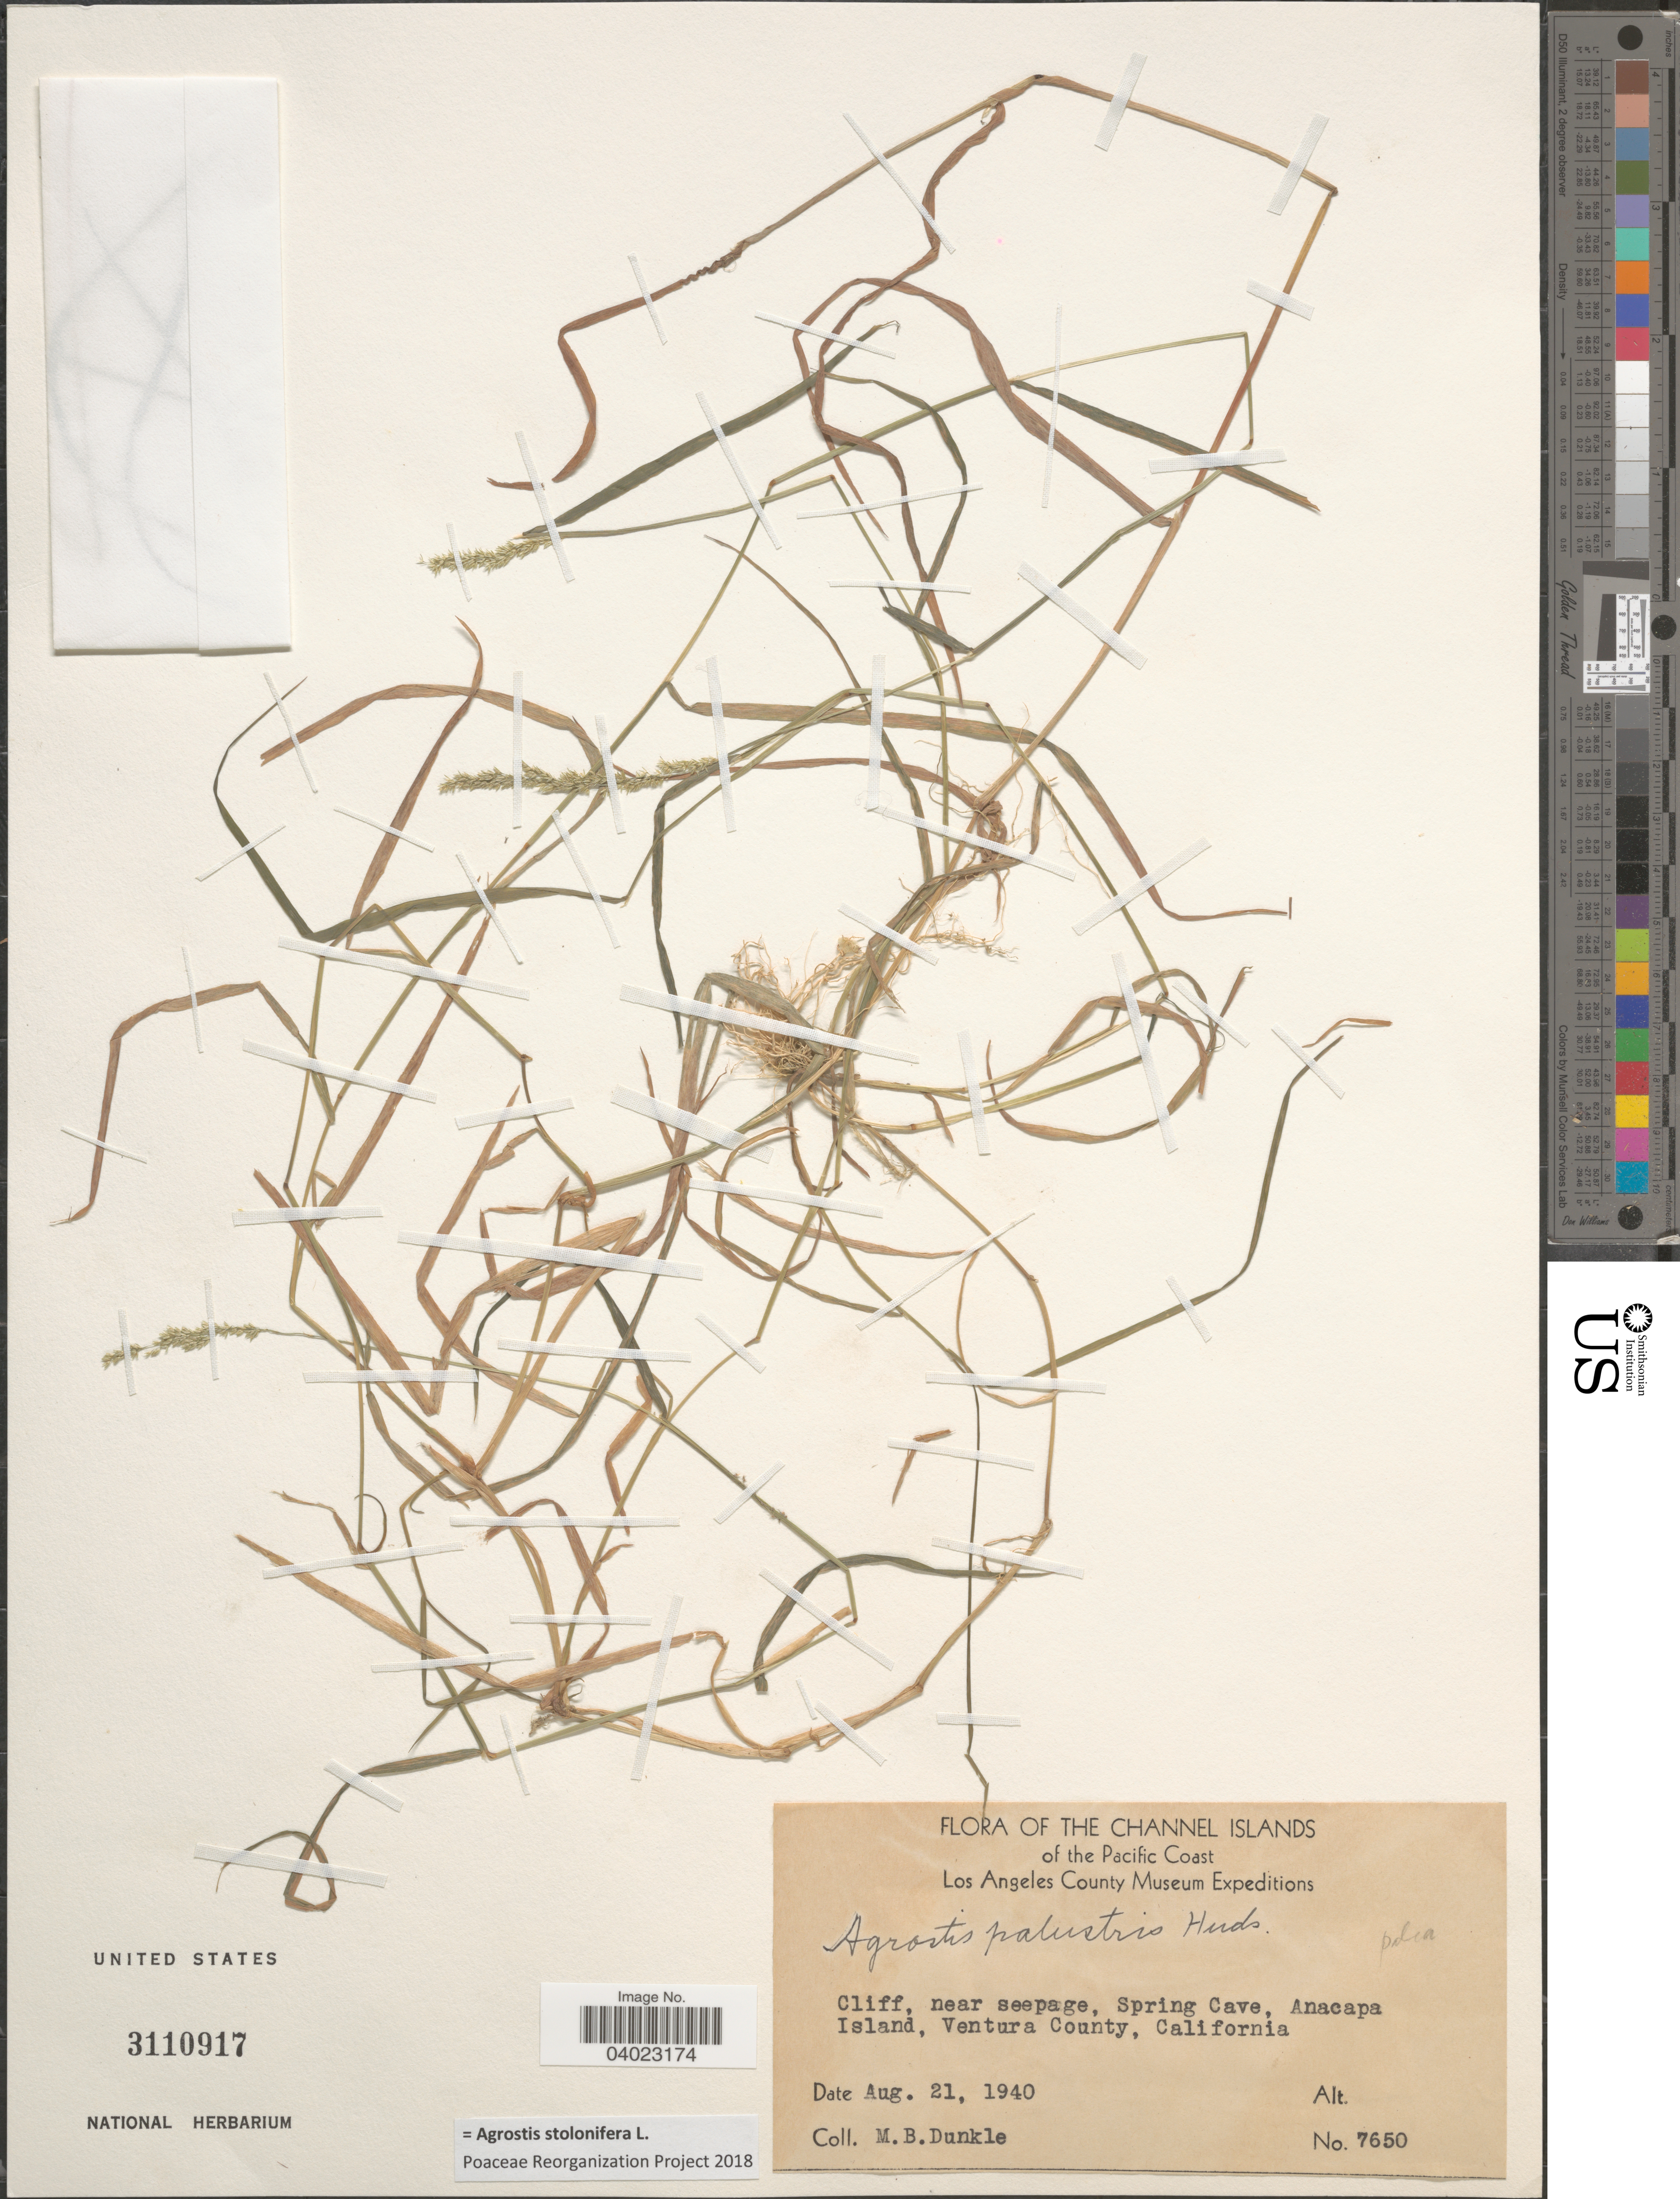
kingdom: Plantae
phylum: Tracheophyta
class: Liliopsida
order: Poales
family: Poaceae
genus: Agrostis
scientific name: Agrostis stolonifera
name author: L.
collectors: M. Dunkle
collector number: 7650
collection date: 1940-08-21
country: United States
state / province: California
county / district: Ventura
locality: The Channels Islands of the Pacific Coast. Cliff, near seepage, Spring Cave, Anacapa Island, Ventura County.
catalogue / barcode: US 3110917